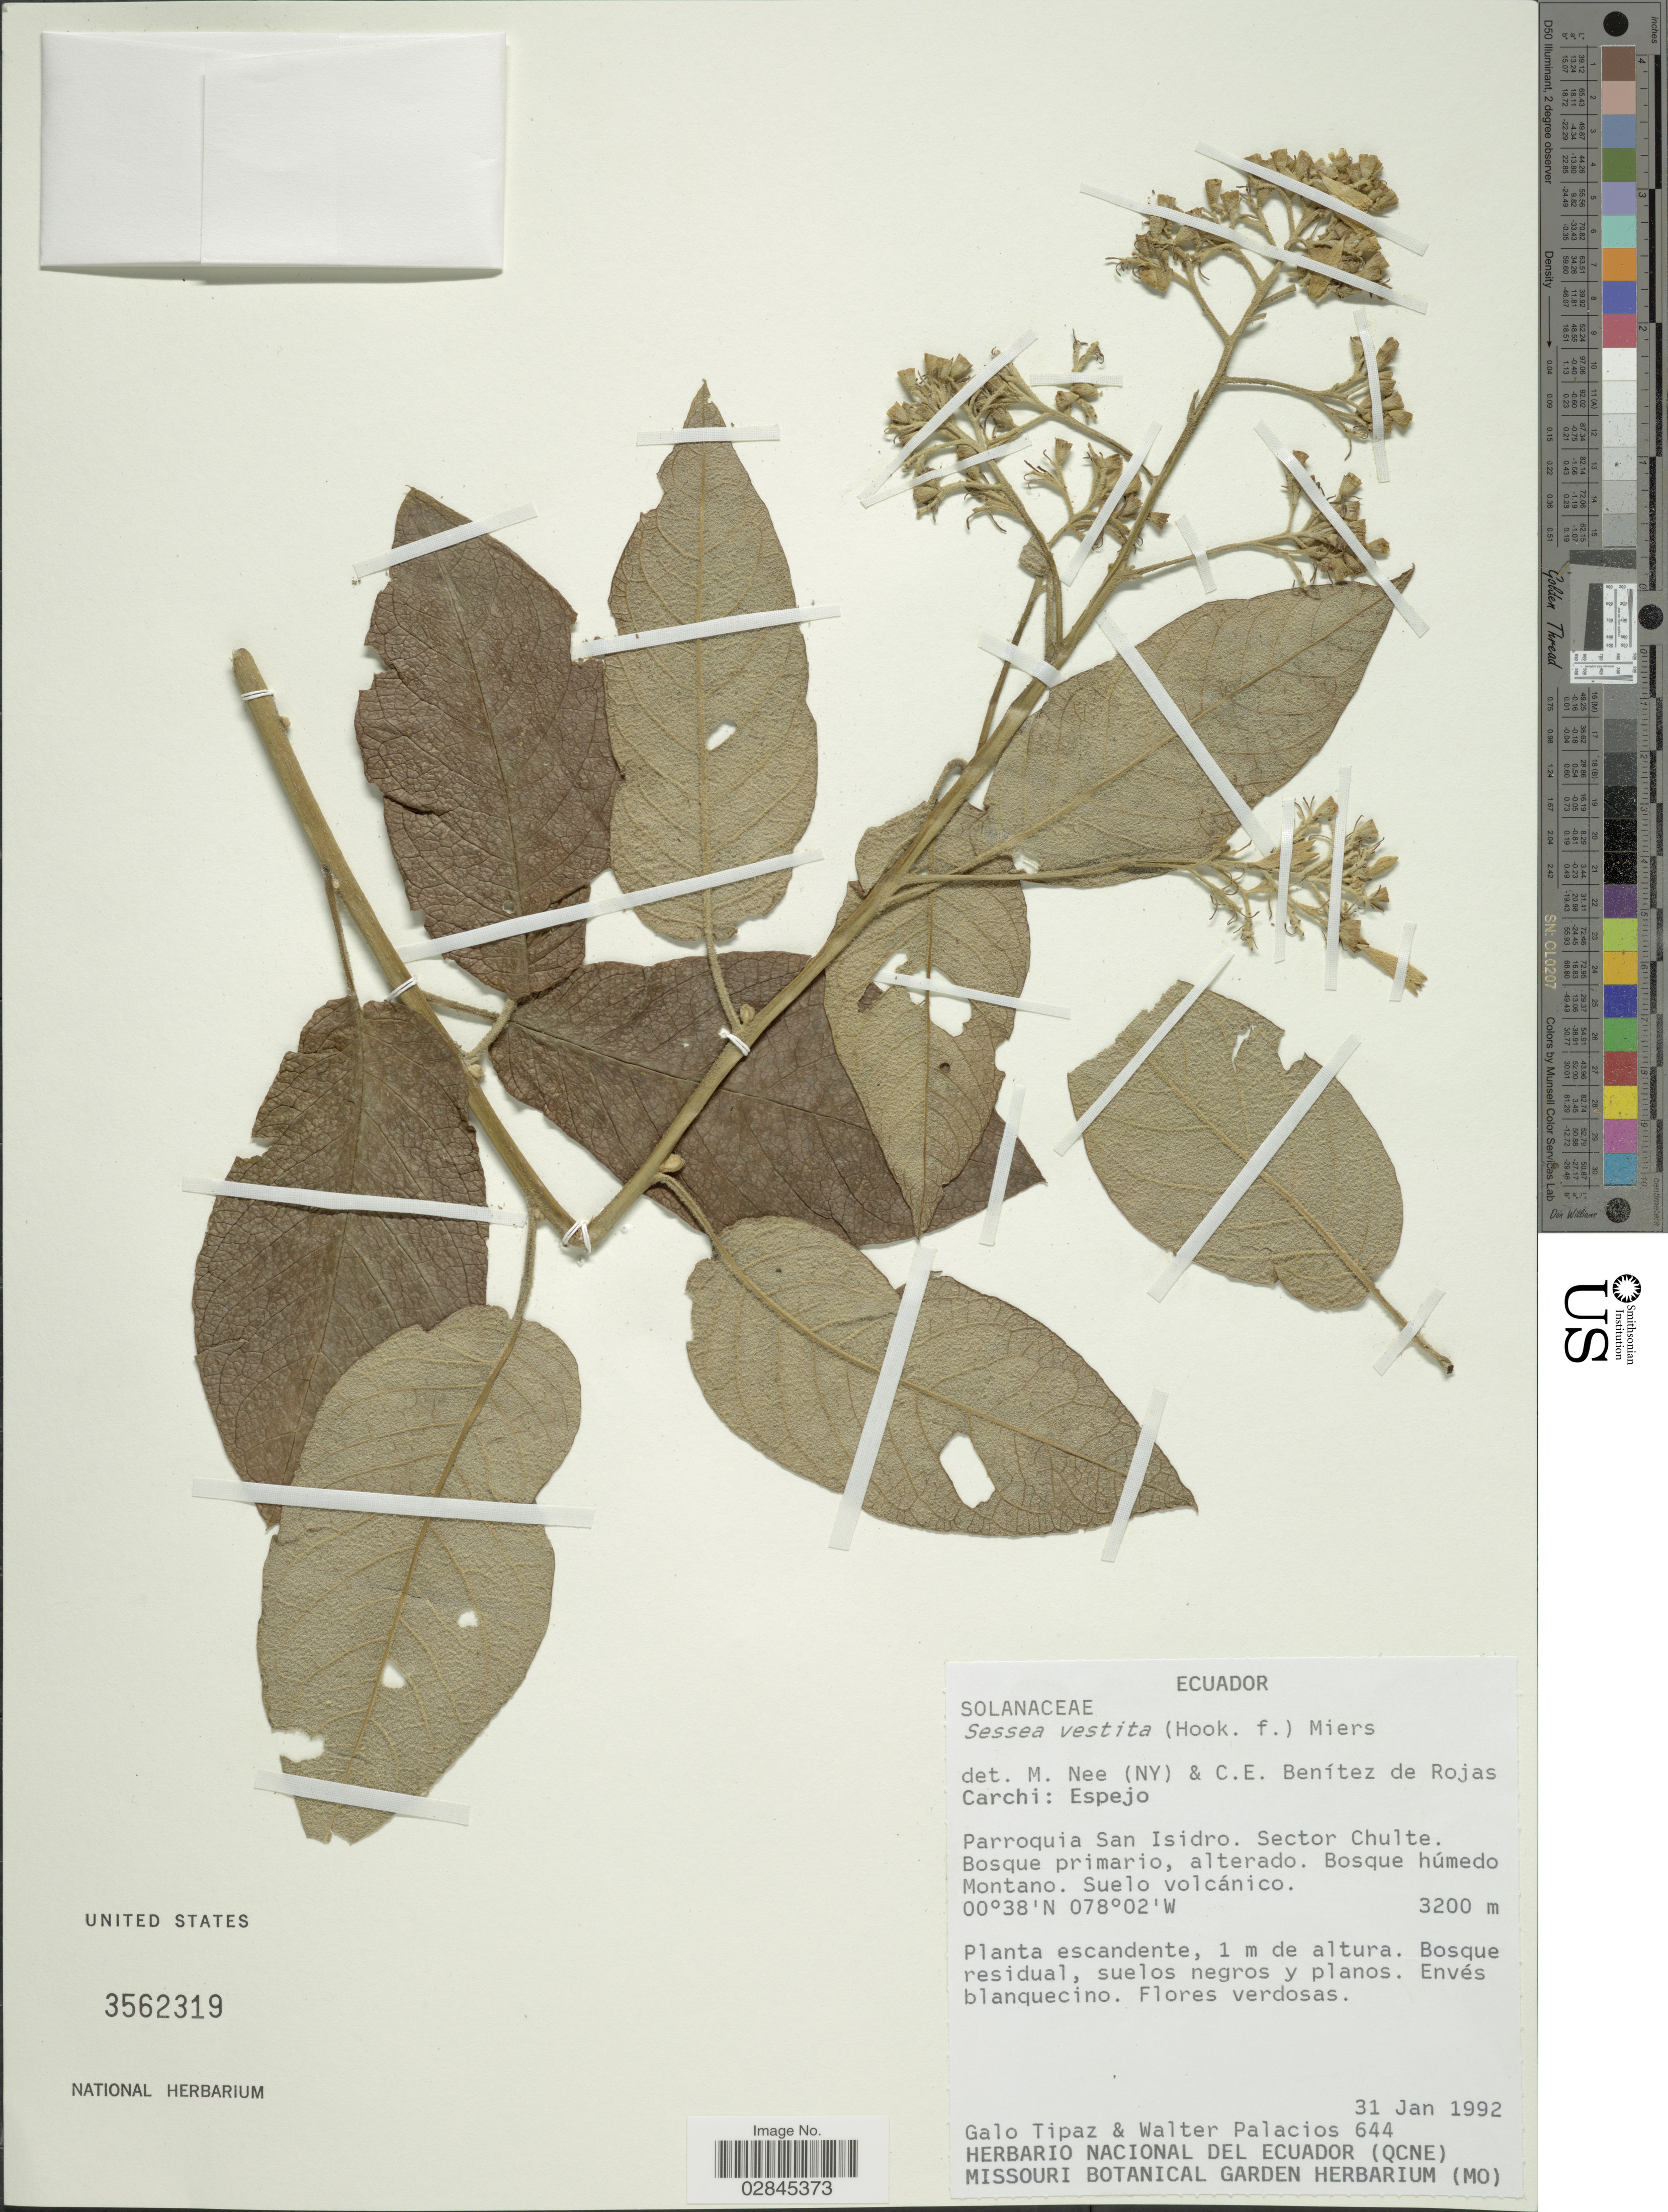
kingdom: Plantae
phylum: Tracheophyta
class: Magnoliopsida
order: Solanales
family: Solanaceae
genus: Cestrum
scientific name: Cestrum vestitum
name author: Hook.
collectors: G. Tipaz & W. Palacios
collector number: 644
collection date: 1992-01-31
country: Ecuador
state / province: Carchi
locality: Espejo. Parroquia San Isidro, Sector. Chulte. Bosque húmedo Montano.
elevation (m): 3200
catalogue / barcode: US 3562319